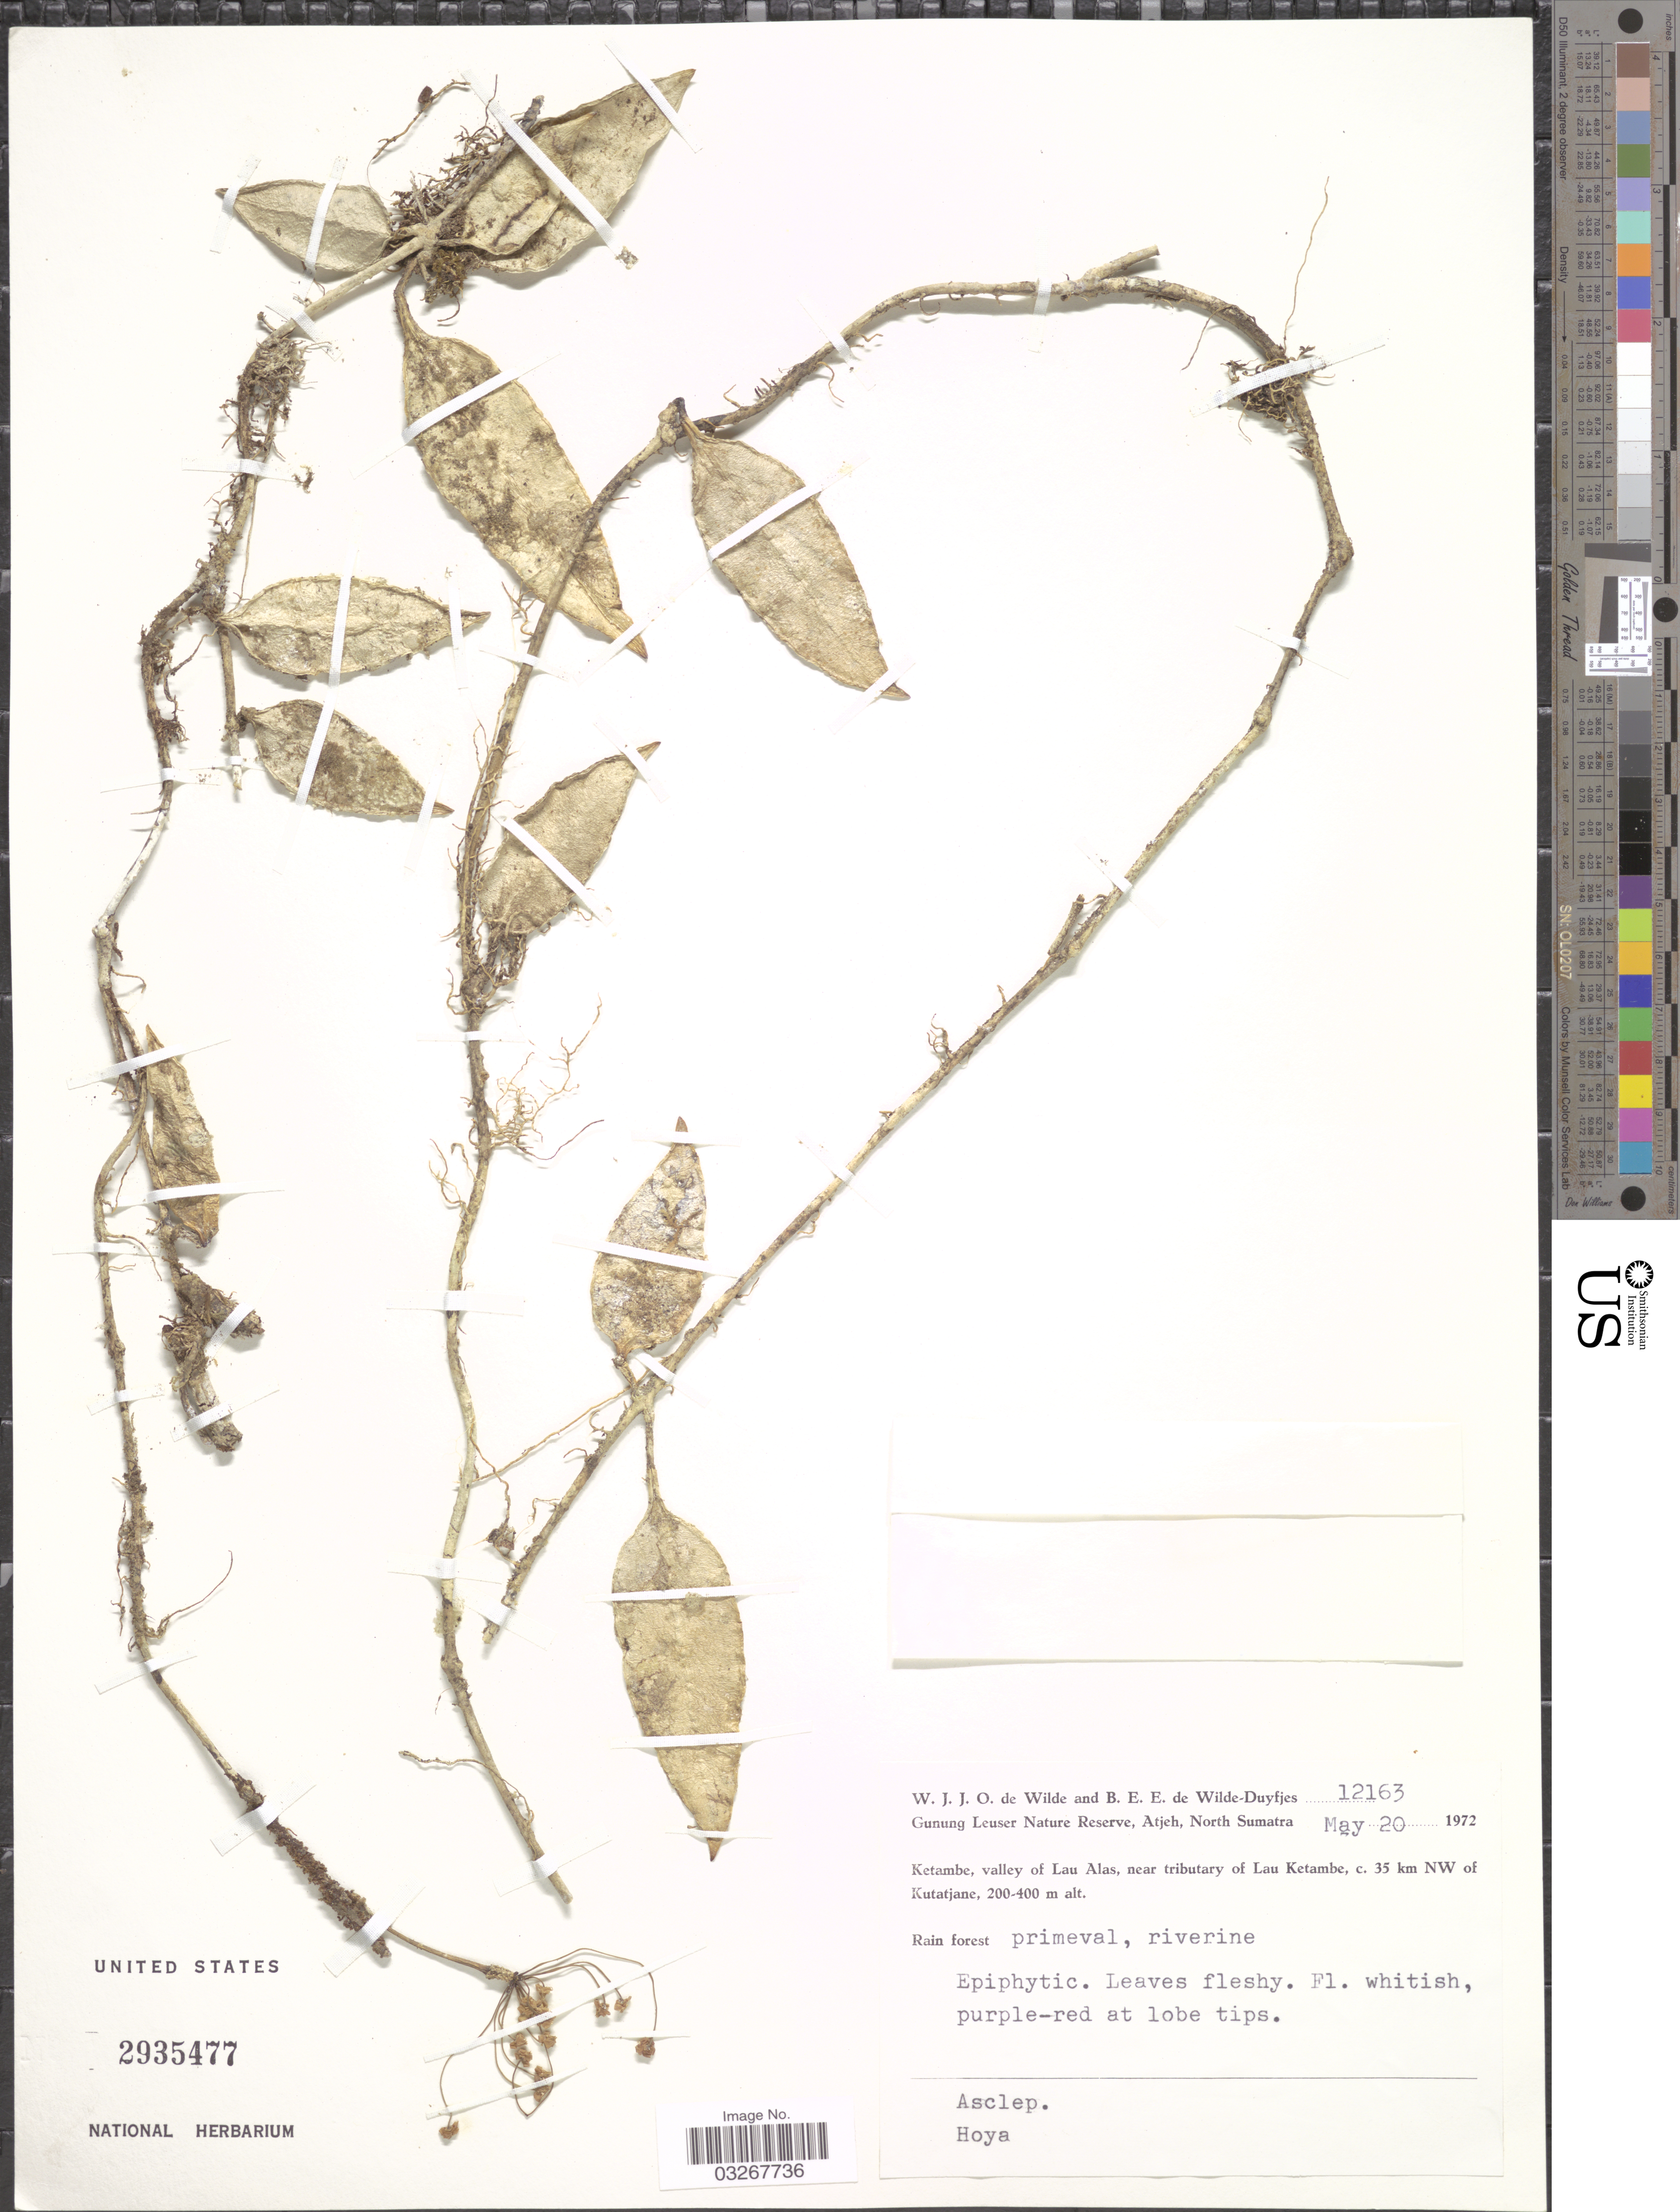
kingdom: Plantae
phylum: Tracheophyta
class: Magnoliopsida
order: Gentianales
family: Apocynaceae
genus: Hoya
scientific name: Hoya sp.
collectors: W. J. de Wilde & B. E. de Wilde-Duyfjes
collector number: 12163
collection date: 1972-05-20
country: Indonesia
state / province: Sumatra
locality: Gunung Leuser Nature Reserve, Atjeh, North Sumatra. Ketambe, valley of Lau Alas, near tributary of Lau Ketambe, c. 35 km NW of Kutatjane.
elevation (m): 200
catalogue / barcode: US 2935477